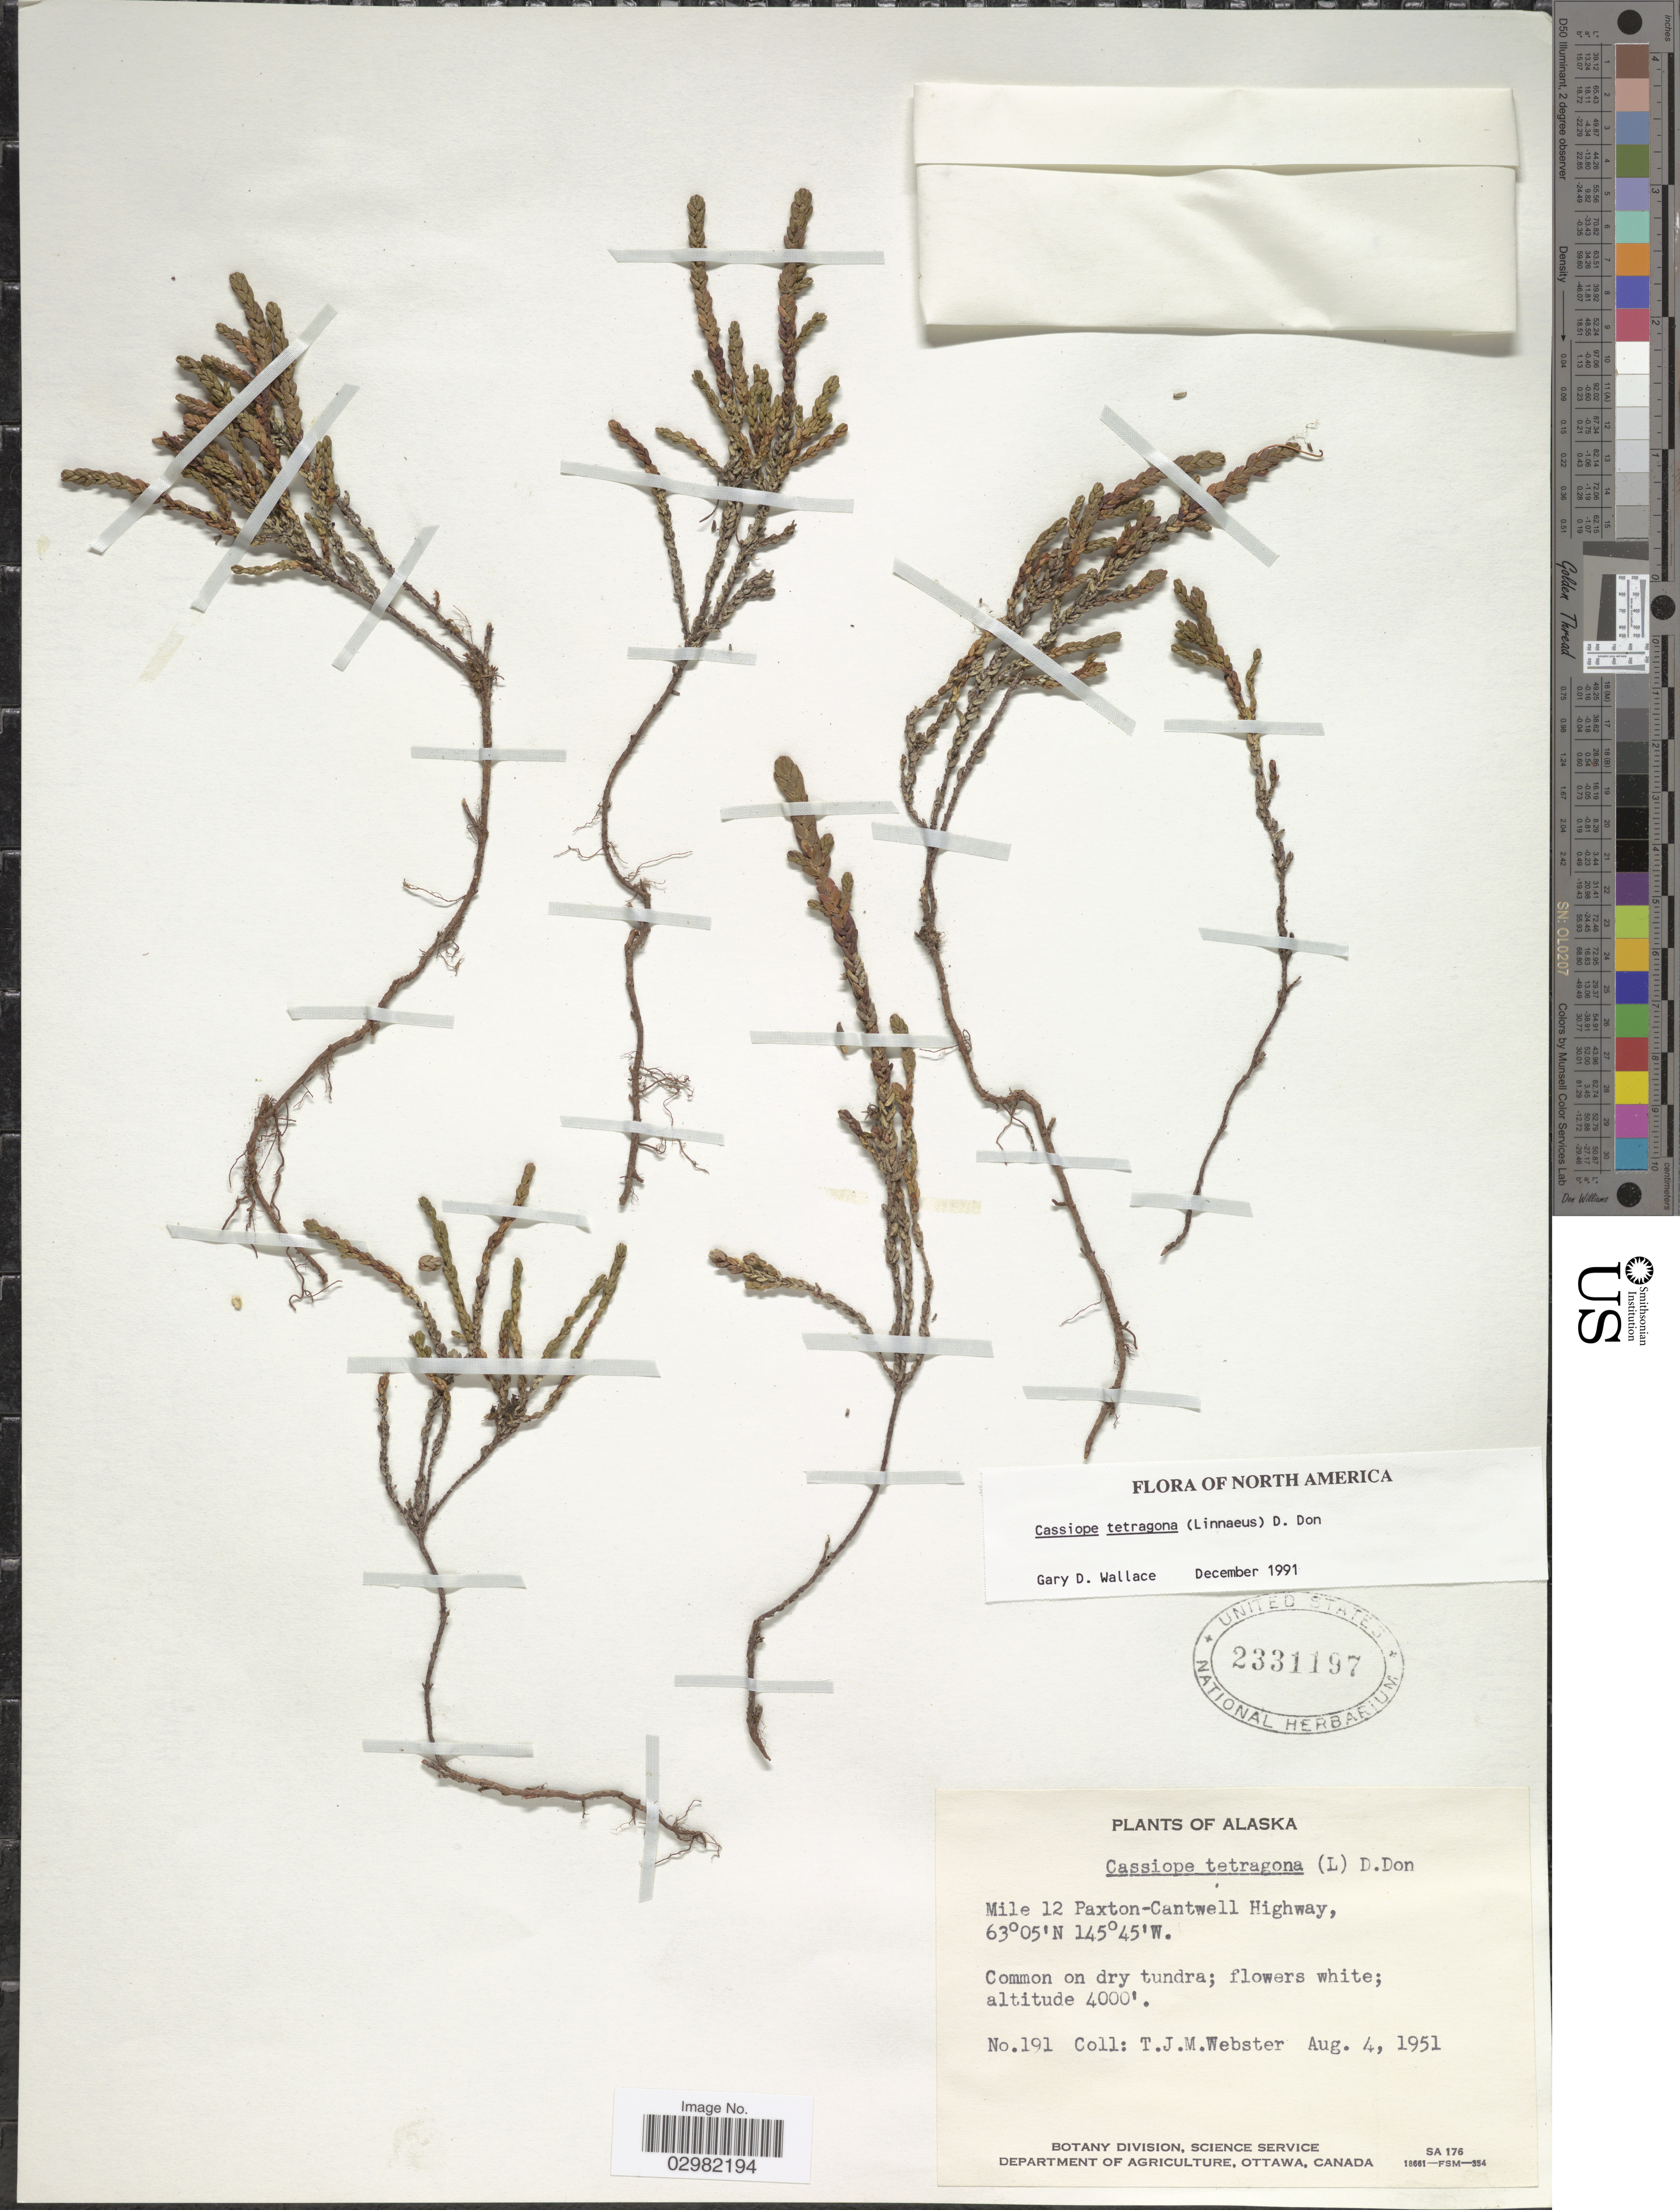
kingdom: Plantae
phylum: Tracheophyta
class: Magnoliopsida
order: Ericales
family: Ericaceae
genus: Cassiope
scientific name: Cassiope tetragona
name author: (L.) D. Don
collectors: T. J. Webster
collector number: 191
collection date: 1951-08-04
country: United States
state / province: Alaska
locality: Mile 12 Paxron-Cantwell Highway.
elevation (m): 1219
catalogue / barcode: US 2331197